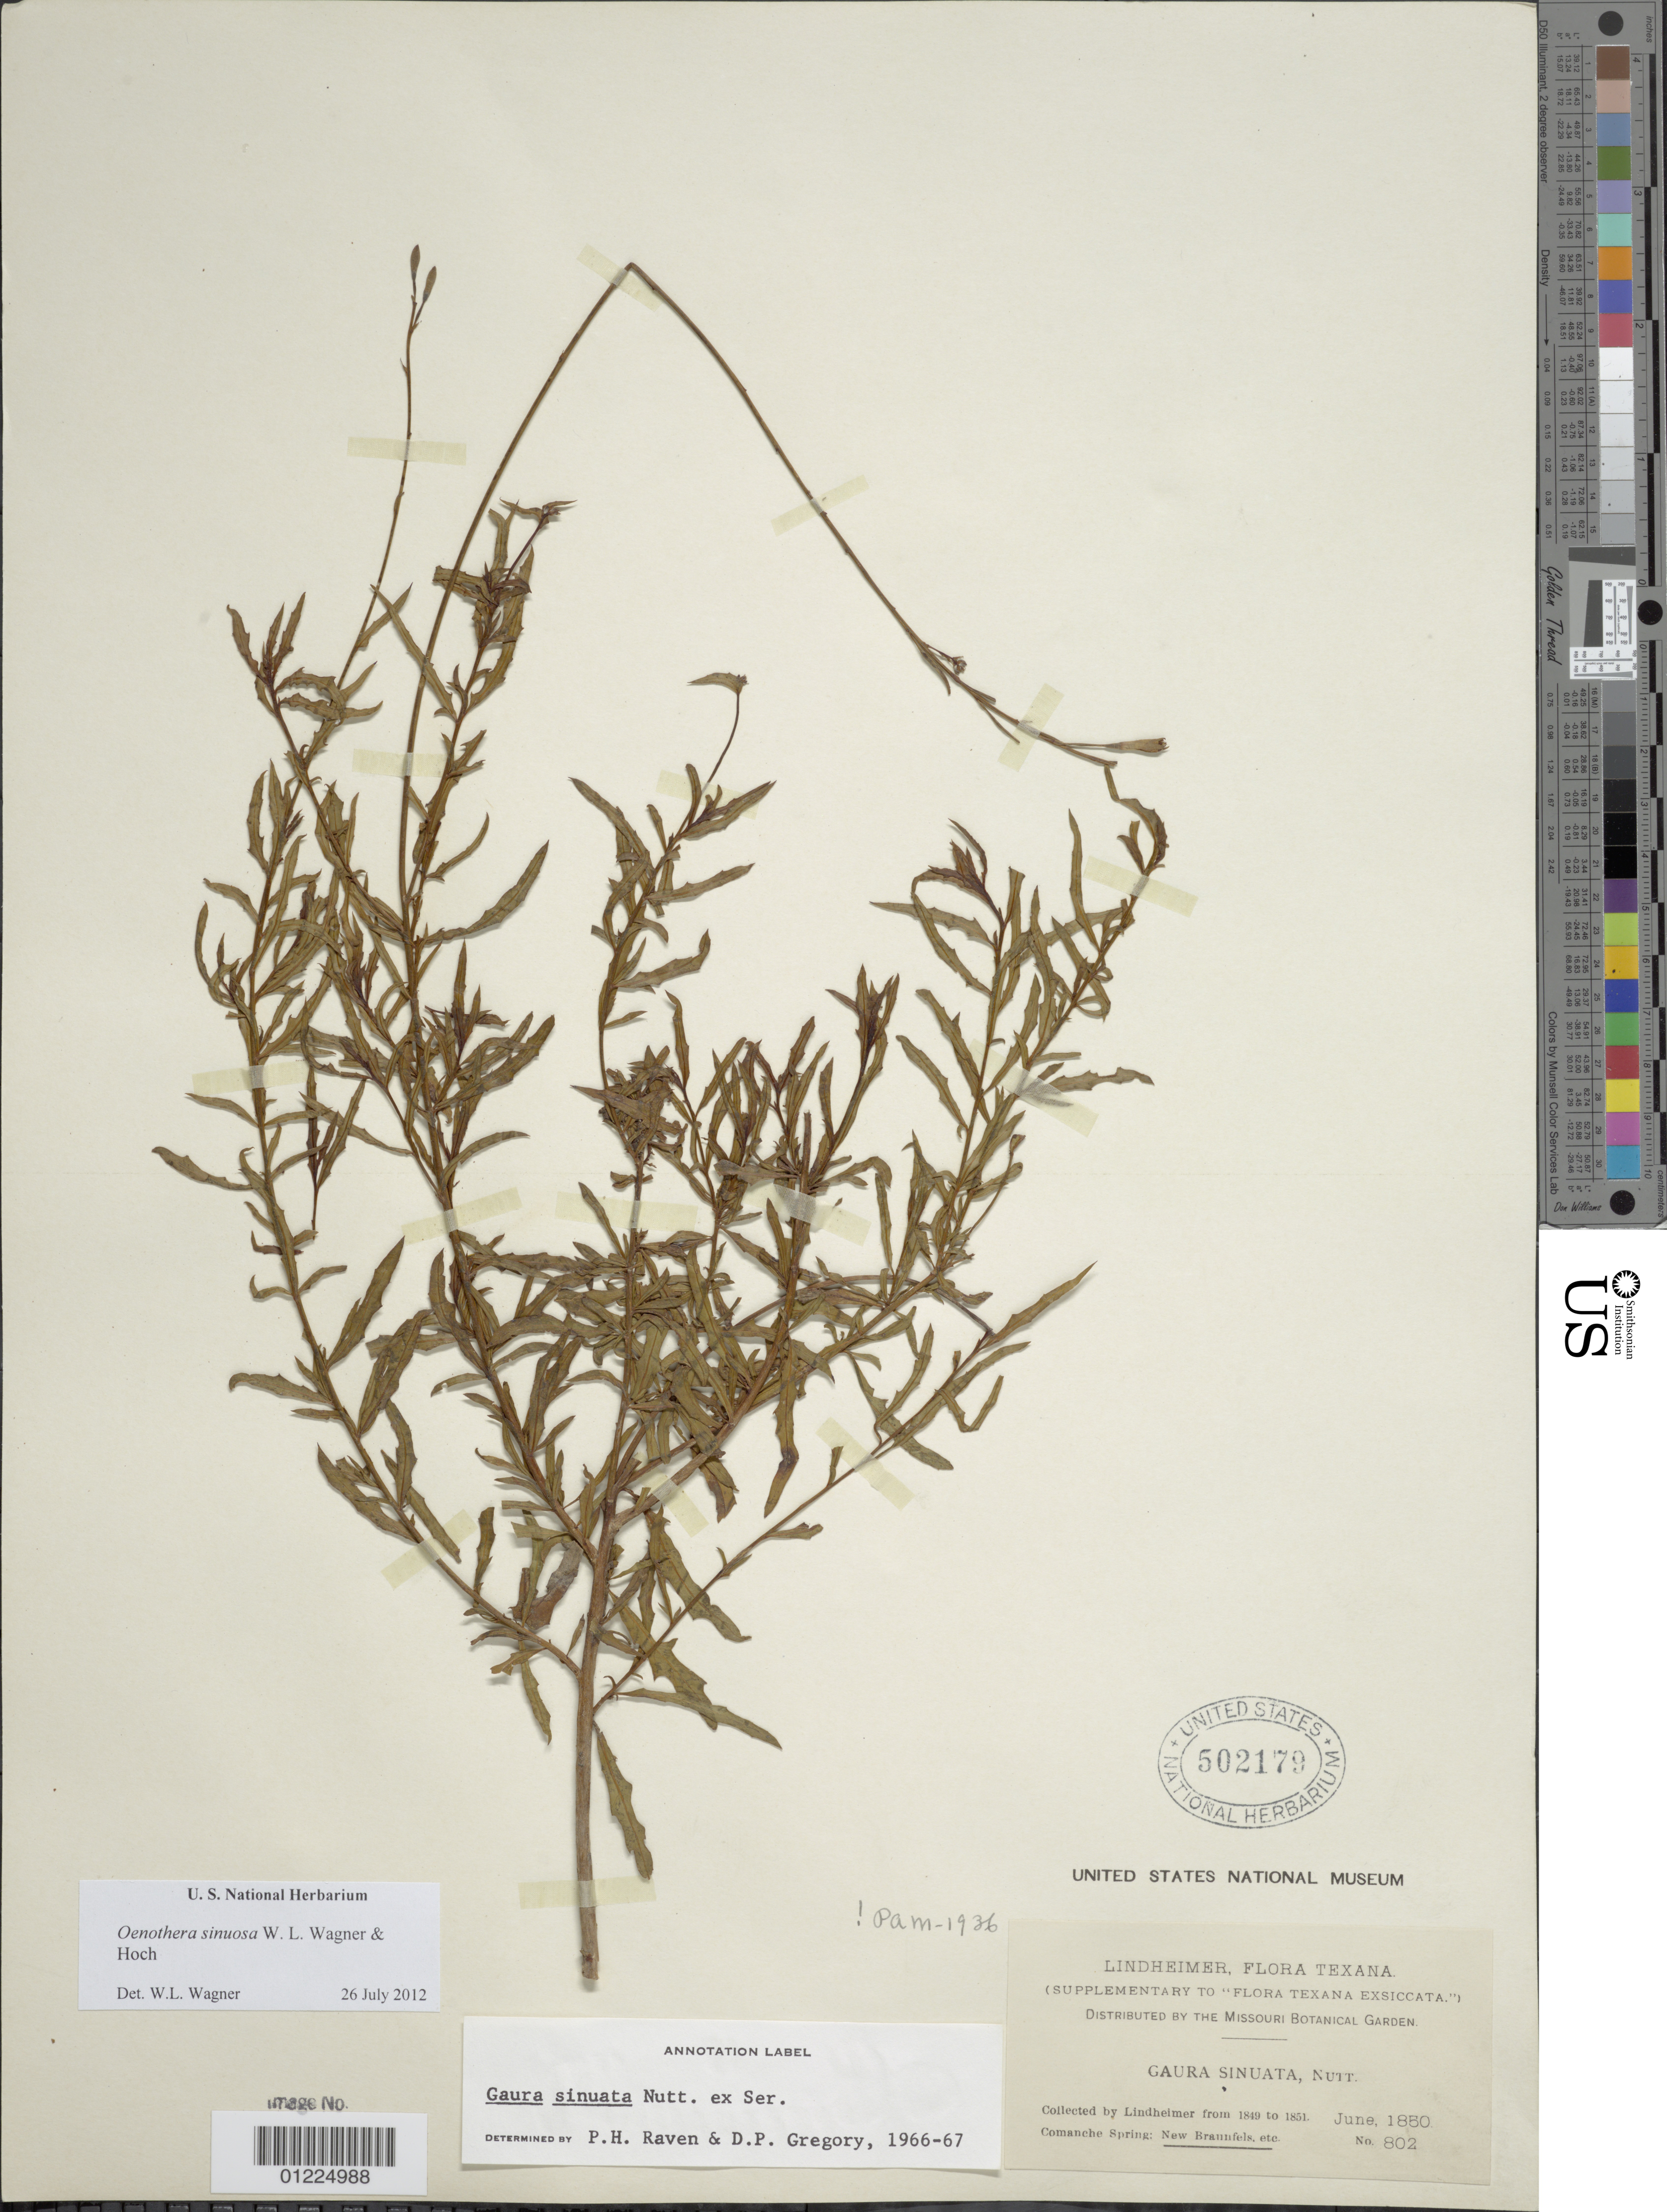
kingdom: Plantae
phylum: Tracheophyta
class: Magnoliopsida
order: Myrtales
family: Onagraceae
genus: Oenothera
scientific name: Oenothera sinuosa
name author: Nutt. ex Ser.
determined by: Wagner, W. L., (BOT), Smithsonian Institution - National Museum of Natural History (UNITED STATES)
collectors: F. J. Lindheimer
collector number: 802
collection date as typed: Jun 1850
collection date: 1850-06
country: United States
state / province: Texas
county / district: Comal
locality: Comanche Springs, New Braunfels.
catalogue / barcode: US 502179